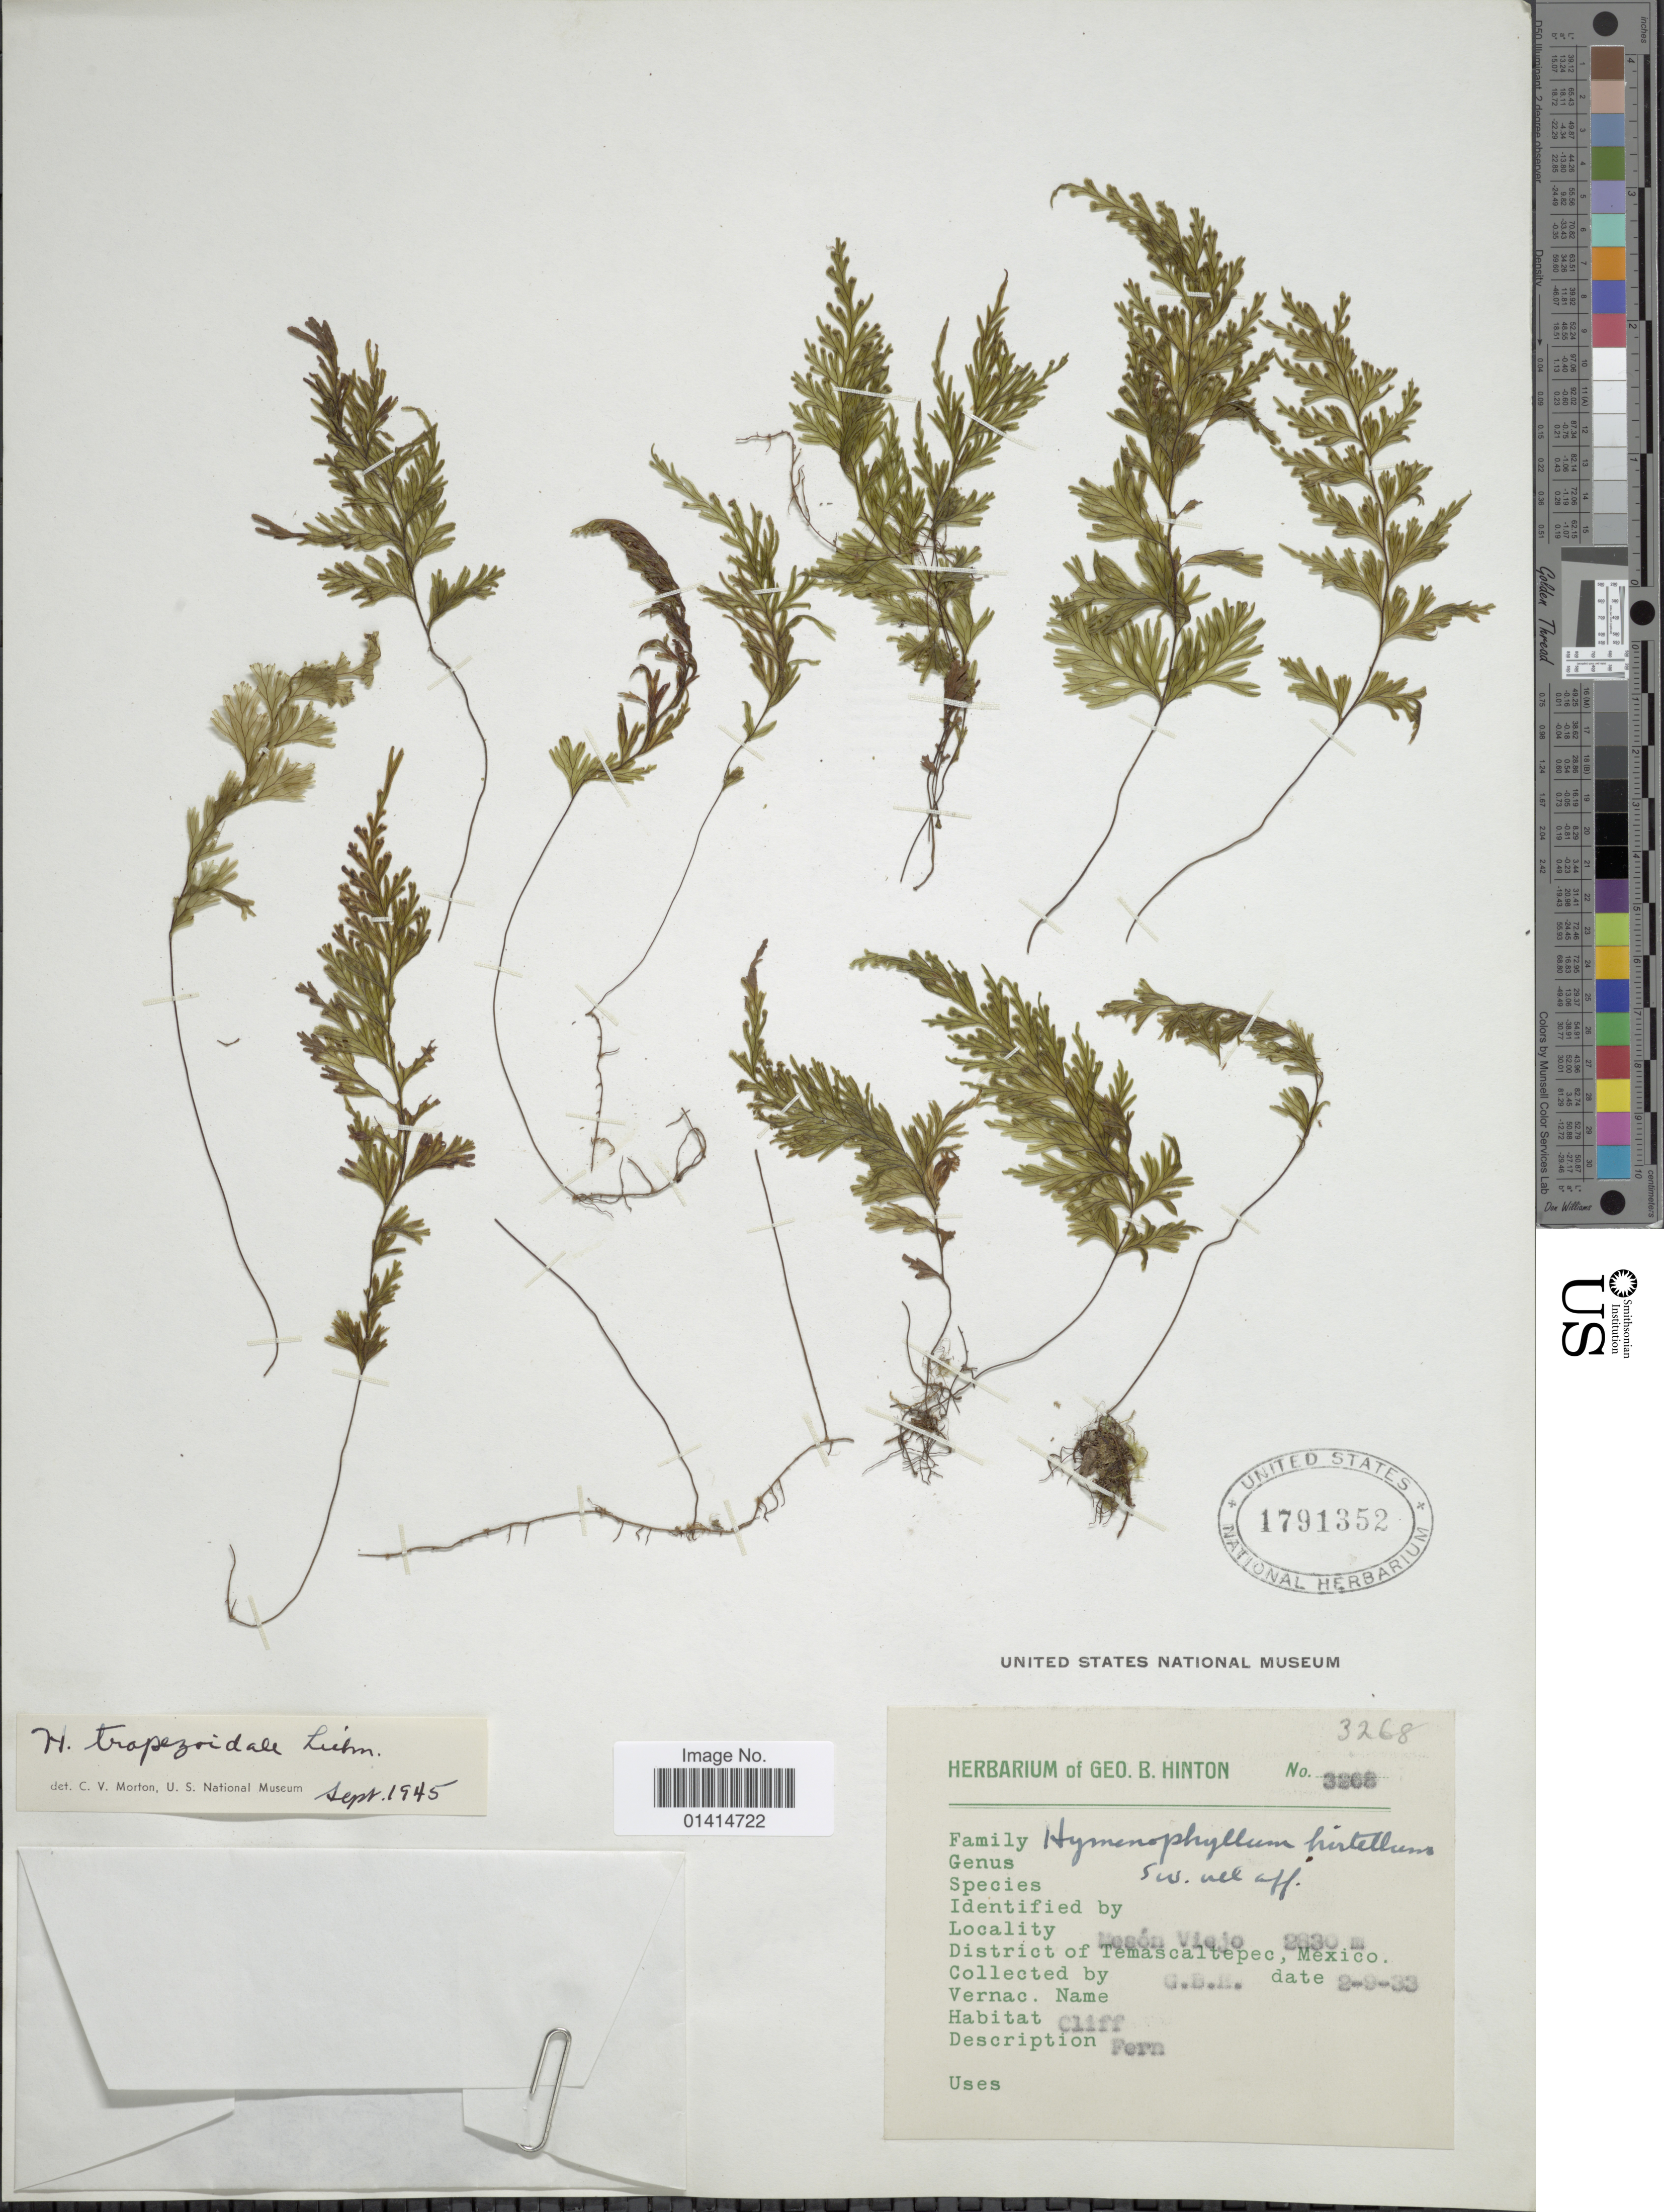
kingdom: Plantae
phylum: Tracheophyta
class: Polypodiopsida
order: Hymenophyllales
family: Hymenophyllaceae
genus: Hymenophyllum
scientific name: Hymenophyllum trapezoidale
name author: Liebm.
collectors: G. B. Hinton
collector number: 3268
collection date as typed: Transcribed d/m/y: 2/9/33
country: Mexico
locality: Mesón Viejo, District of Temascaltepec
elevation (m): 2830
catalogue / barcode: US 1791352